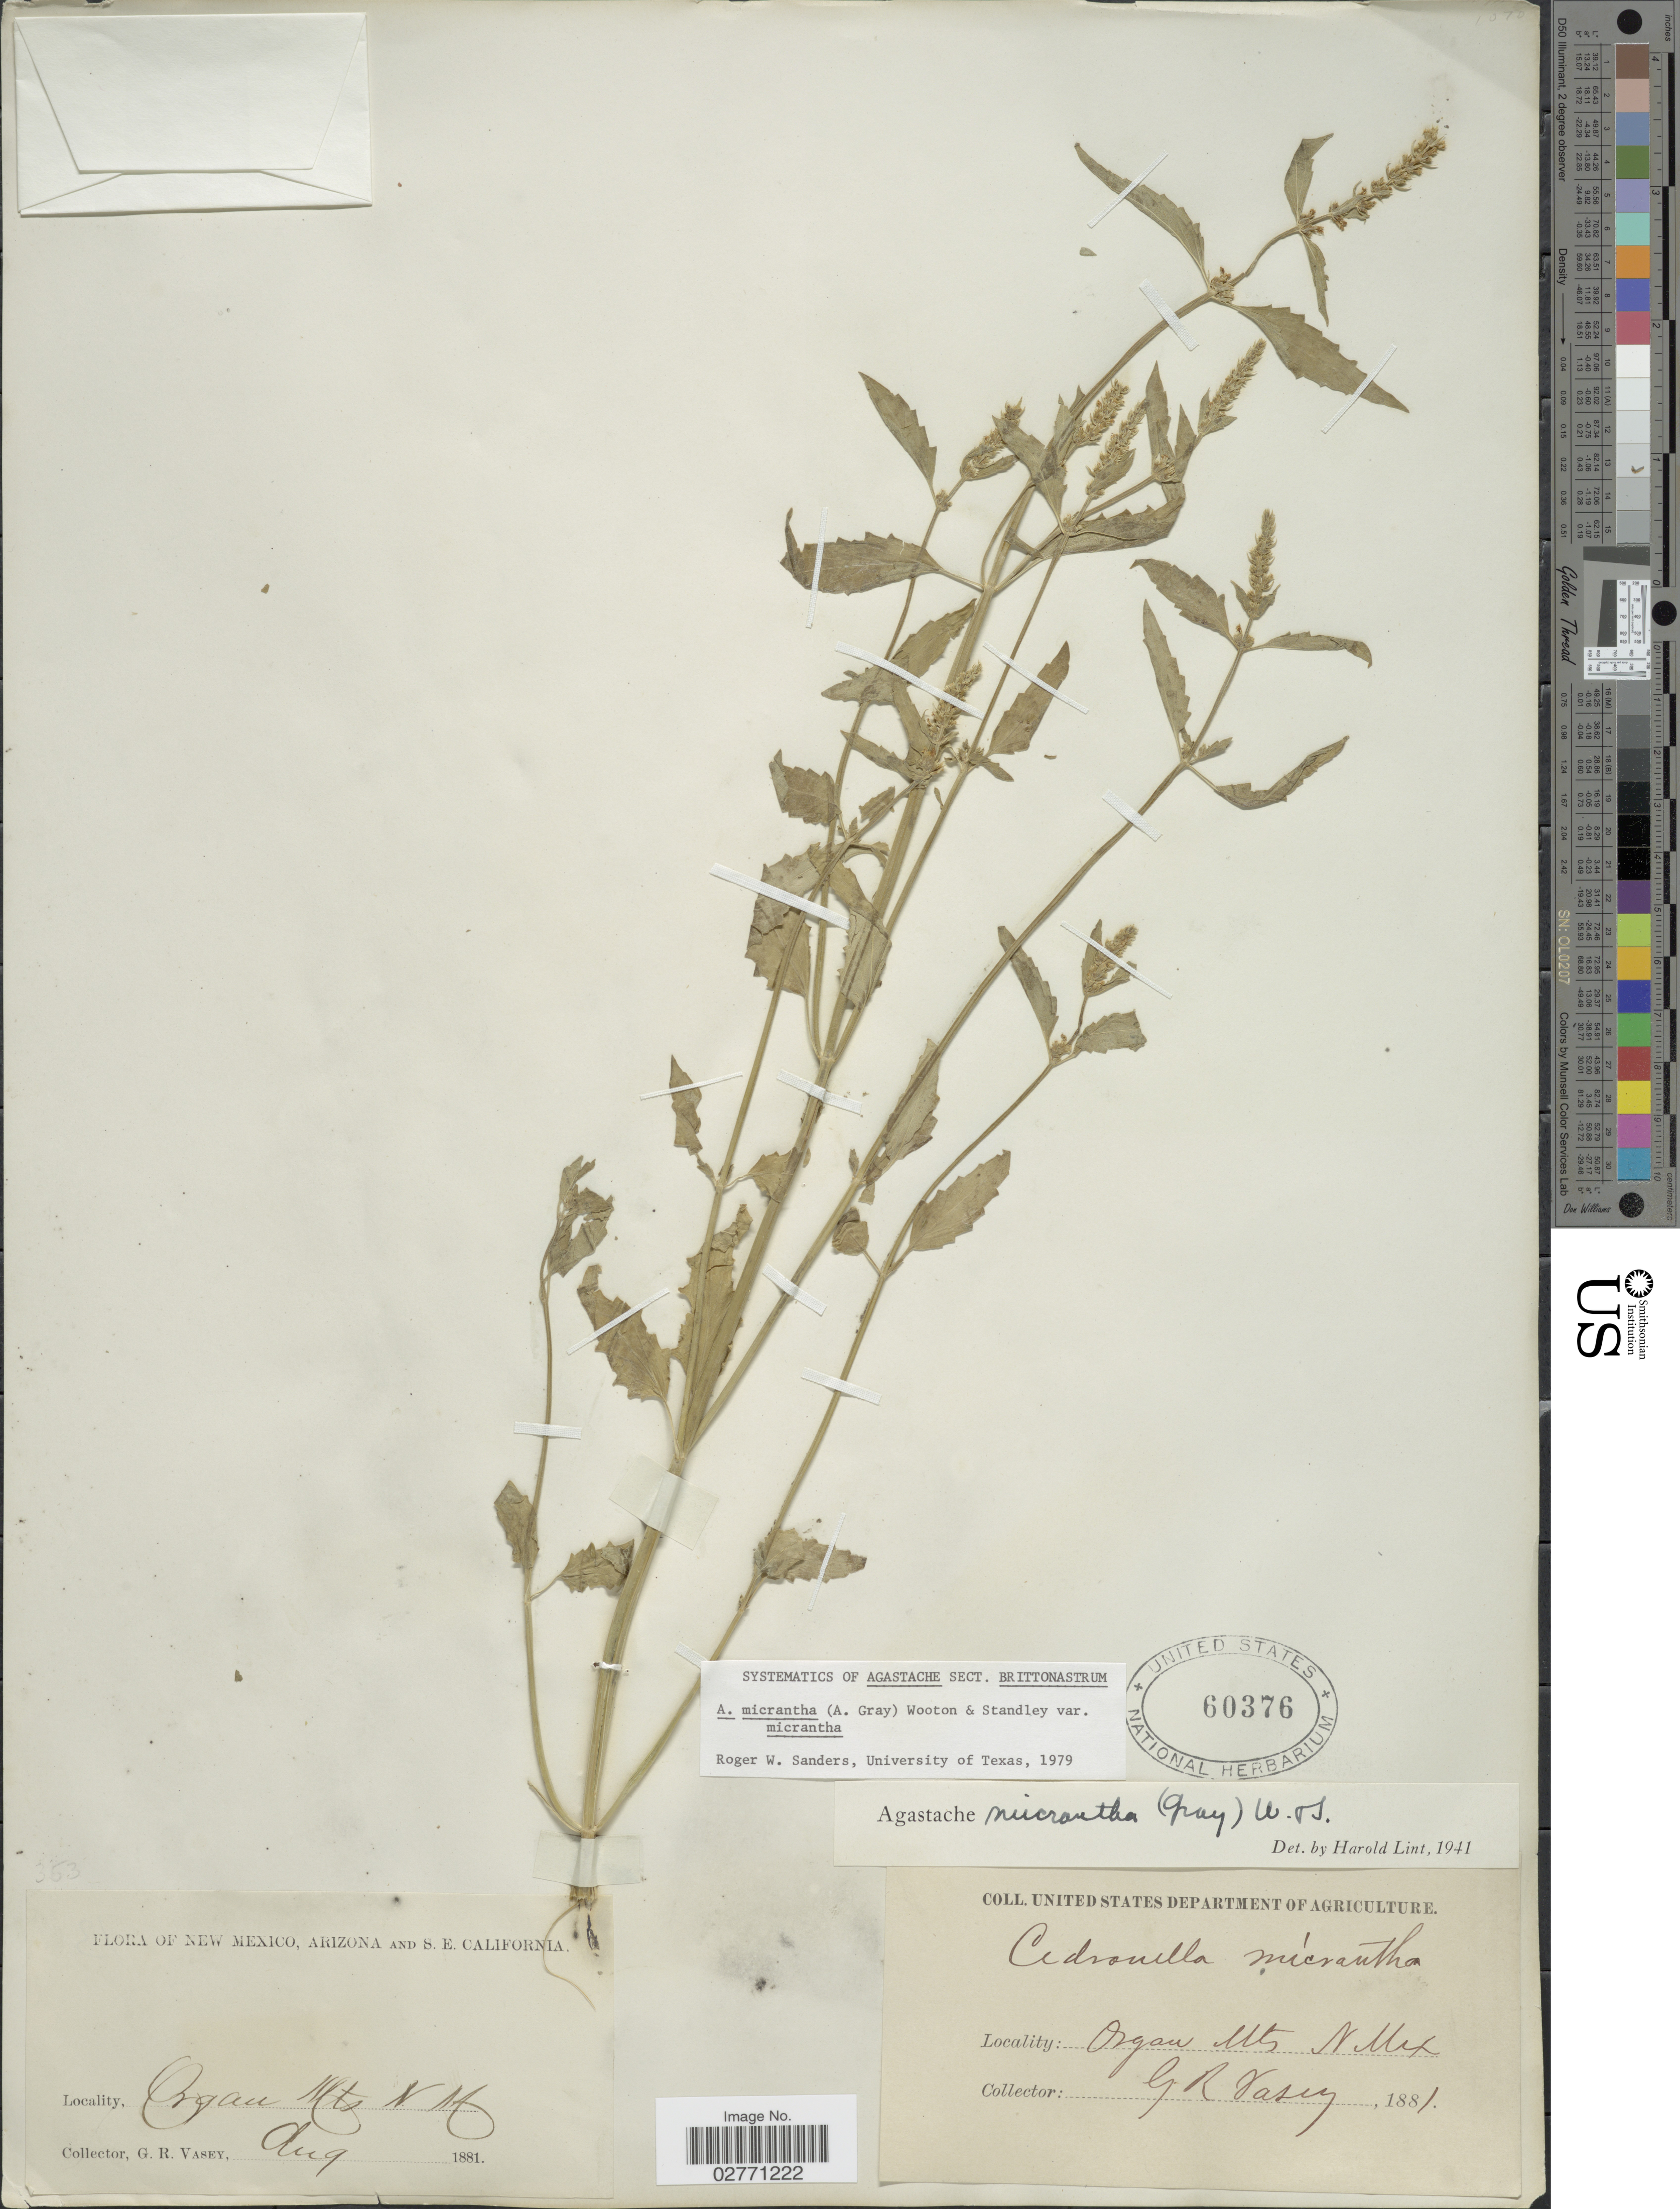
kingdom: Plantae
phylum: Tracheophyta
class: Magnoliopsida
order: Lamiales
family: Lamiaceae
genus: Agastache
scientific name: Agastache micrantha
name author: (A. Gray) Wooton & Standl.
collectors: G. R. Vasey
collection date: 1881-08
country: United States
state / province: New Mexico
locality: Organ Mts. N.M.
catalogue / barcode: US 60376